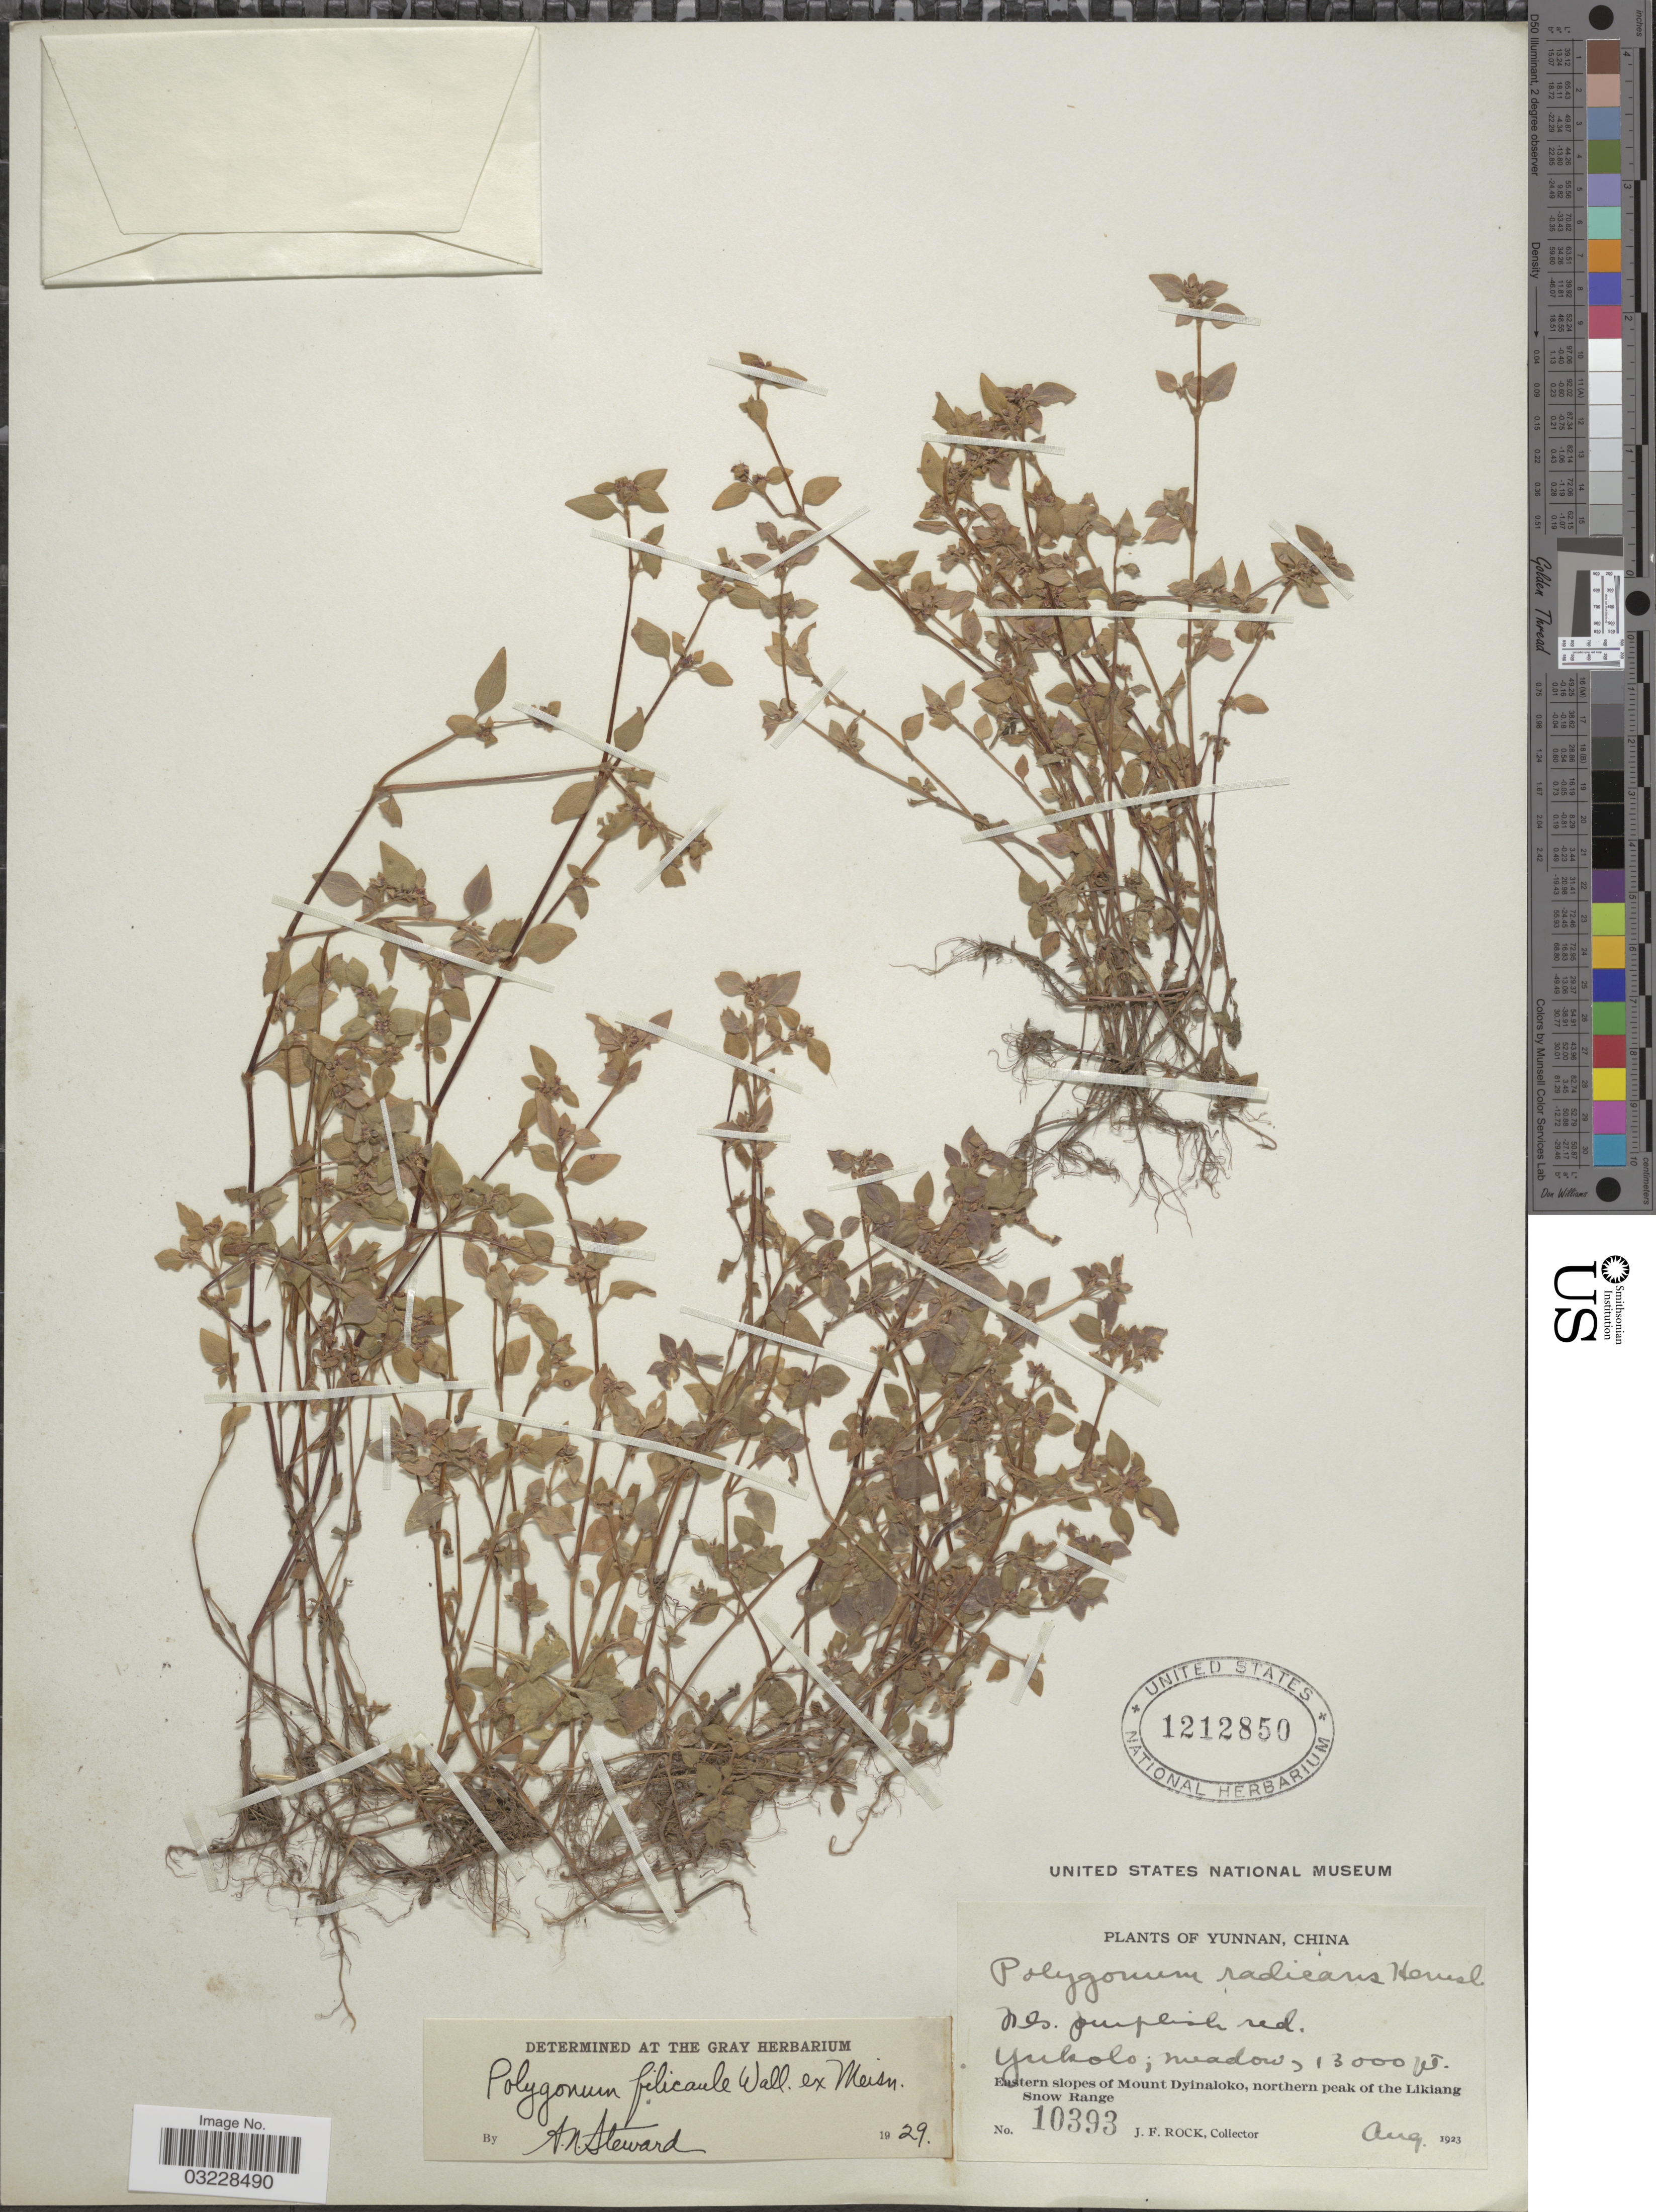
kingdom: Plantae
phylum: Tracheophyta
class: Magnoliopsida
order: Caryophyllales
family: Polygonaceae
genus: Koenigia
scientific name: Koenigia filicaulis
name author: (Wall. ex Meisn.) Hedberg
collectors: J. Rock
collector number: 10393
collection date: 1923-08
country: China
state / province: Yunnan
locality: Yukolo. Eastern slopes of Mount Dyinaloko, northern peak of the Likiang Snow Range.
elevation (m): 3962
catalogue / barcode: US 1212850